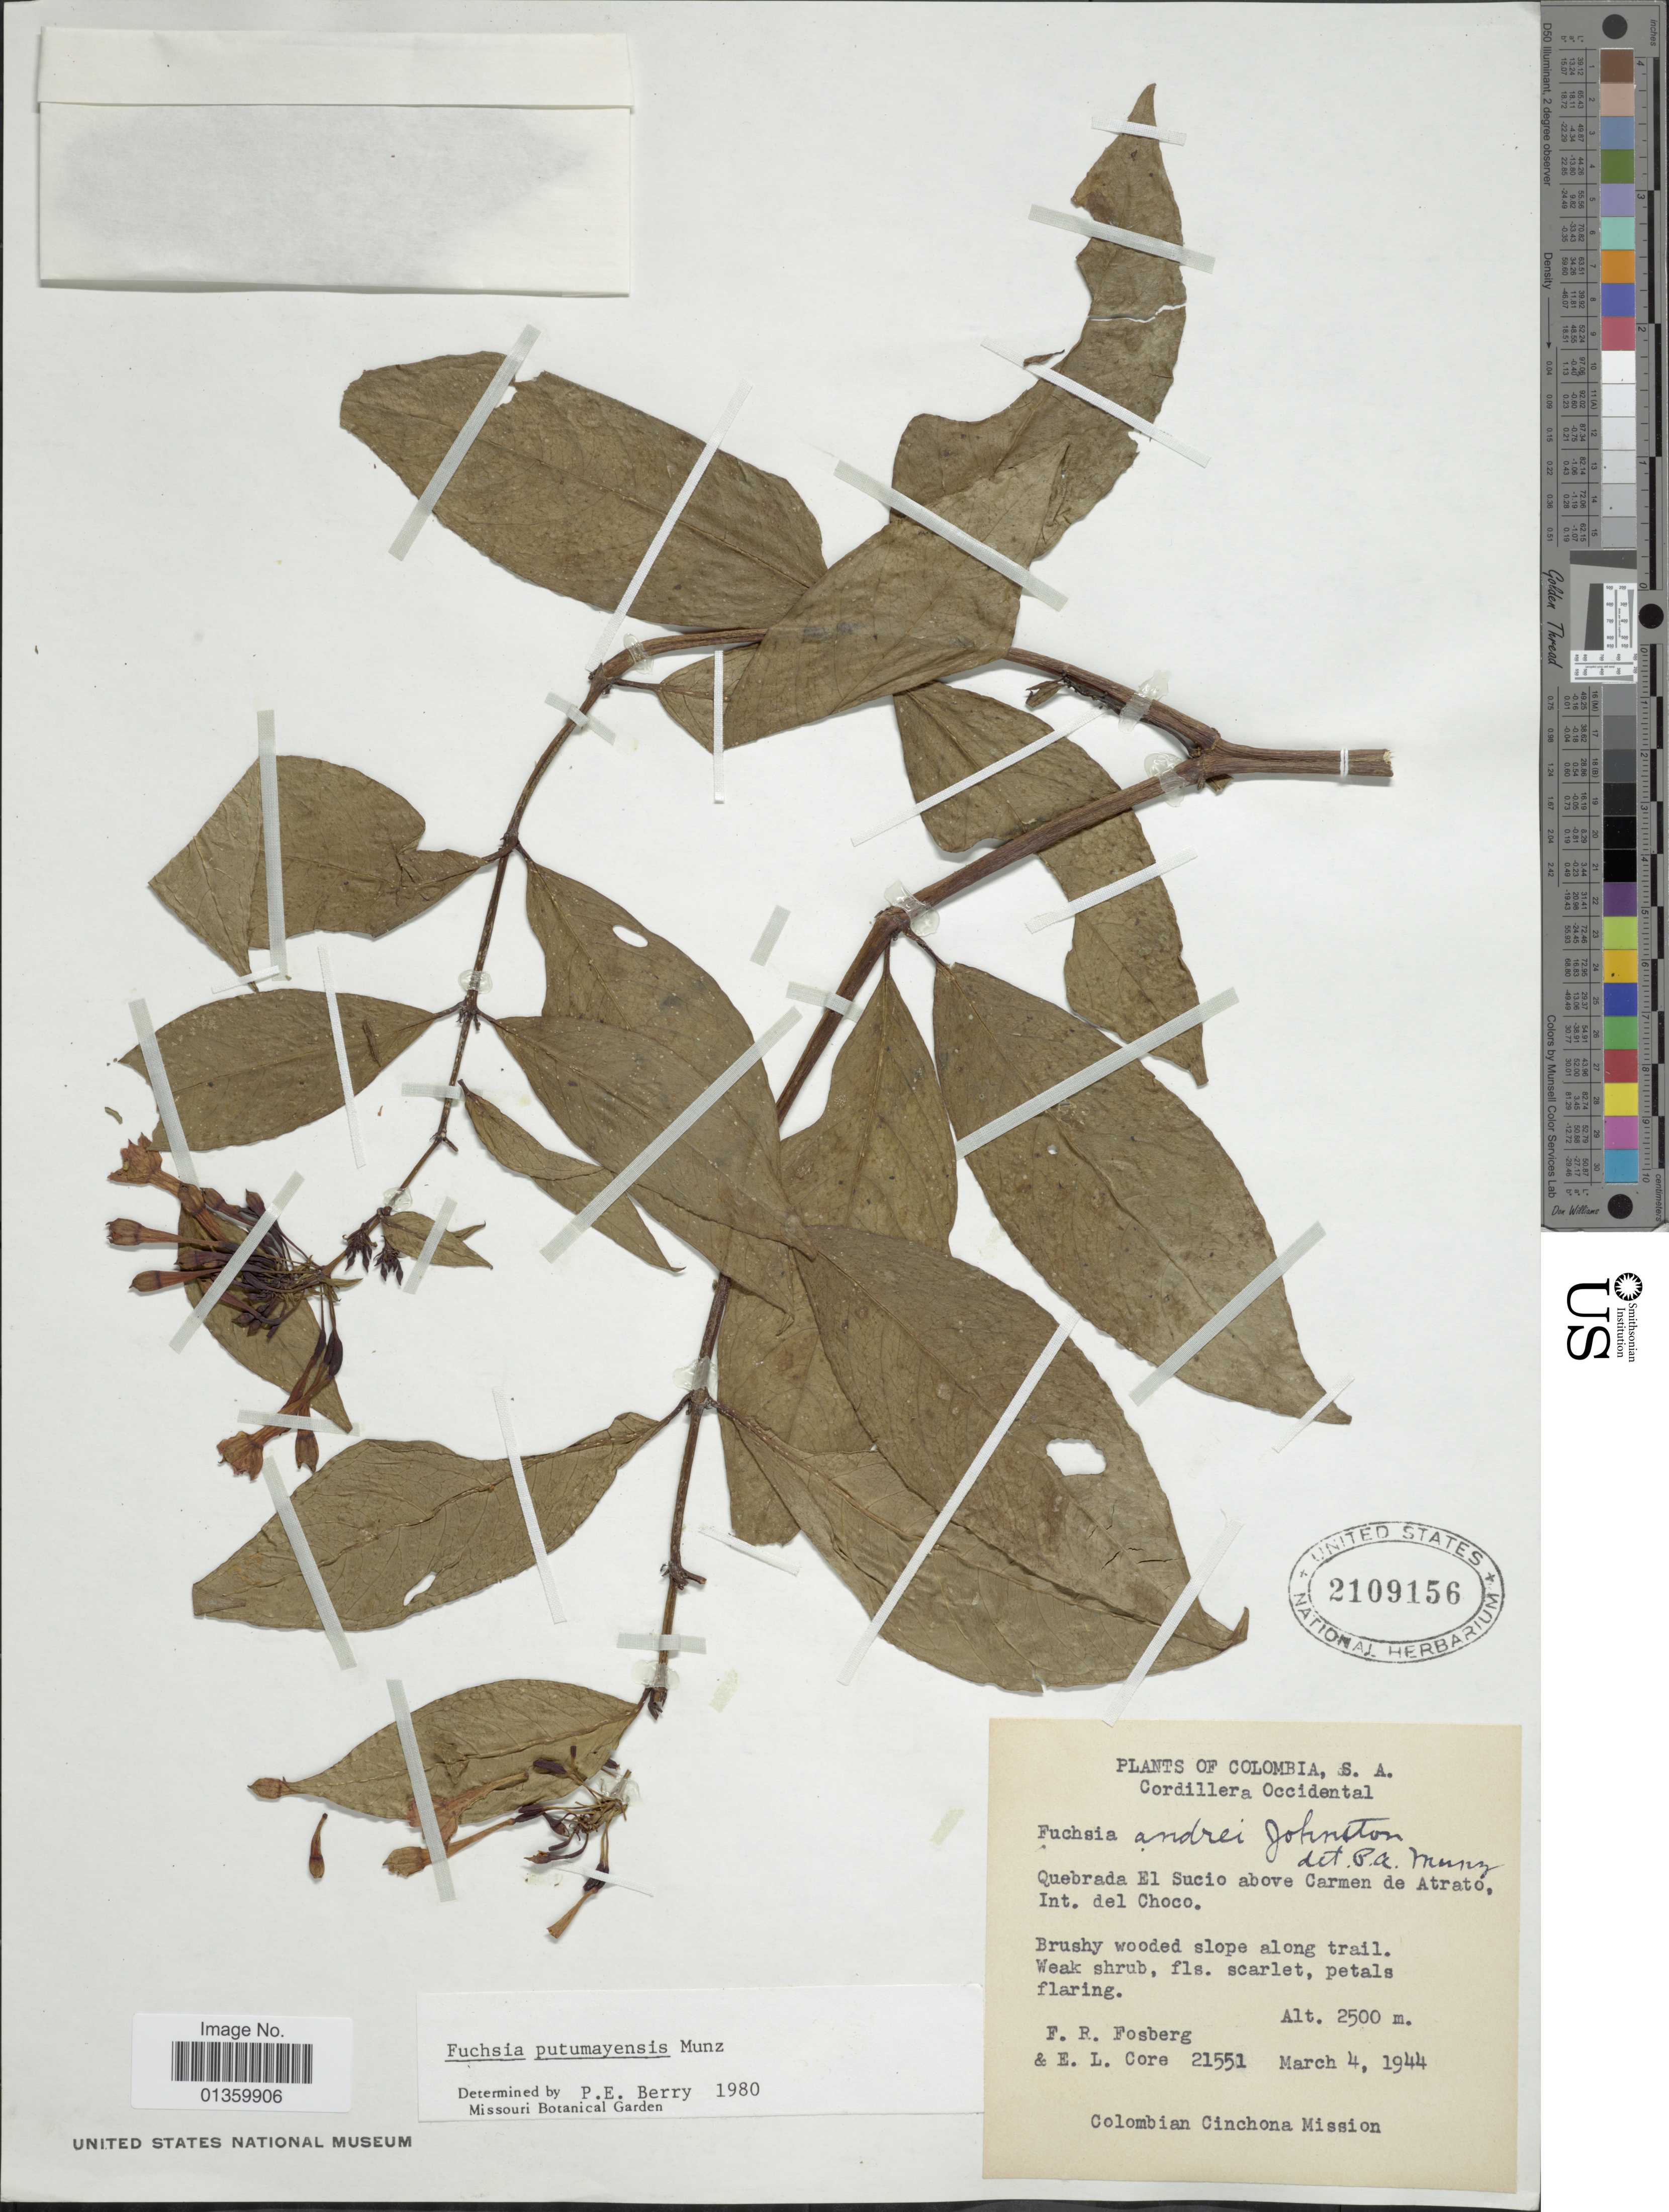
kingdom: Plantae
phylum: Tracheophyta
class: Magnoliopsida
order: Myrtales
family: Onagraceae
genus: Fuchsia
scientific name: Fuchsia putumayensis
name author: Munz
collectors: F. R. Fosberg & E. L. Core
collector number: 21551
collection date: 1944-03-04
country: Colombia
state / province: Chocó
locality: Cordillera Occidental. Quebrada El Sucio above Carmen de Atrato, Int. del Choco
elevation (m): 2500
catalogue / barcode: US 2109156